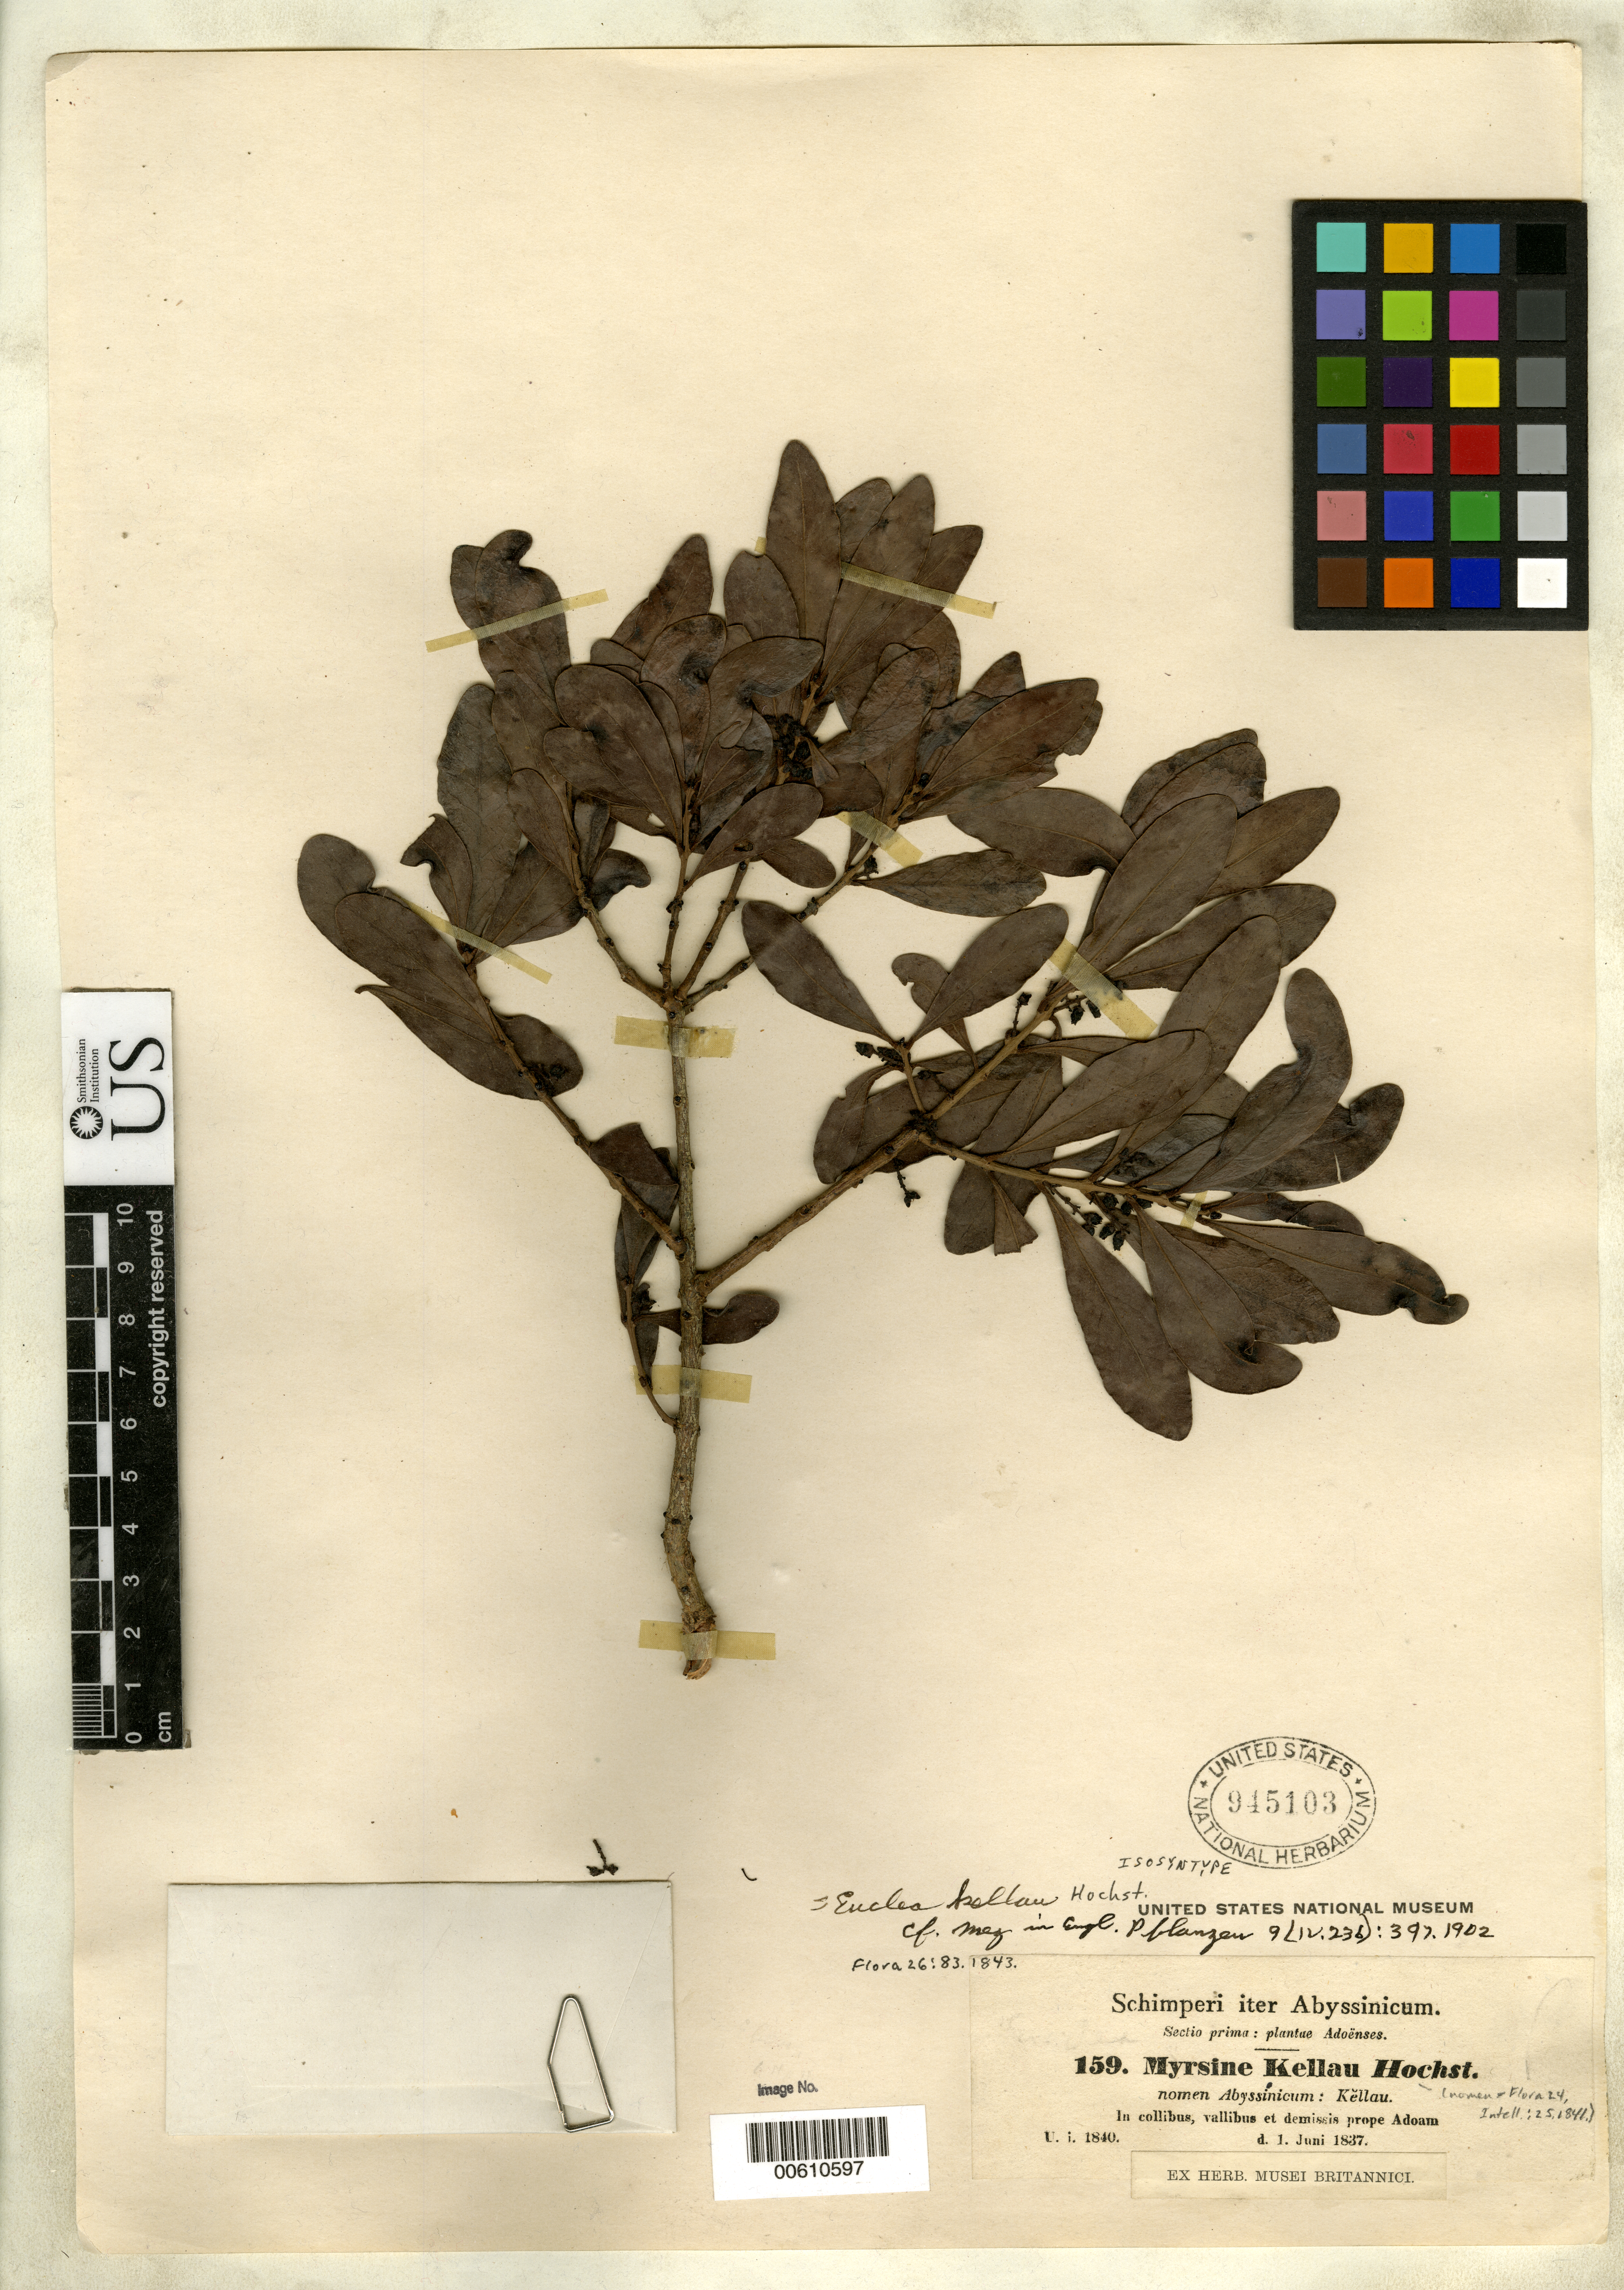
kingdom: Plantae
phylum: Tracheophyta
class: Magnoliopsida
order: Ericales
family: Ebenaceae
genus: Euclea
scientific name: Euclea kellau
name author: Hochst.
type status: Isosyntype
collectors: G. W. Schimper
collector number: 159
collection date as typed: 01 Jun 1837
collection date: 1837-06-01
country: Ethiopia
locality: In collibus, vallibus et demissis, prope Adoam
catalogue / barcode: US 945103